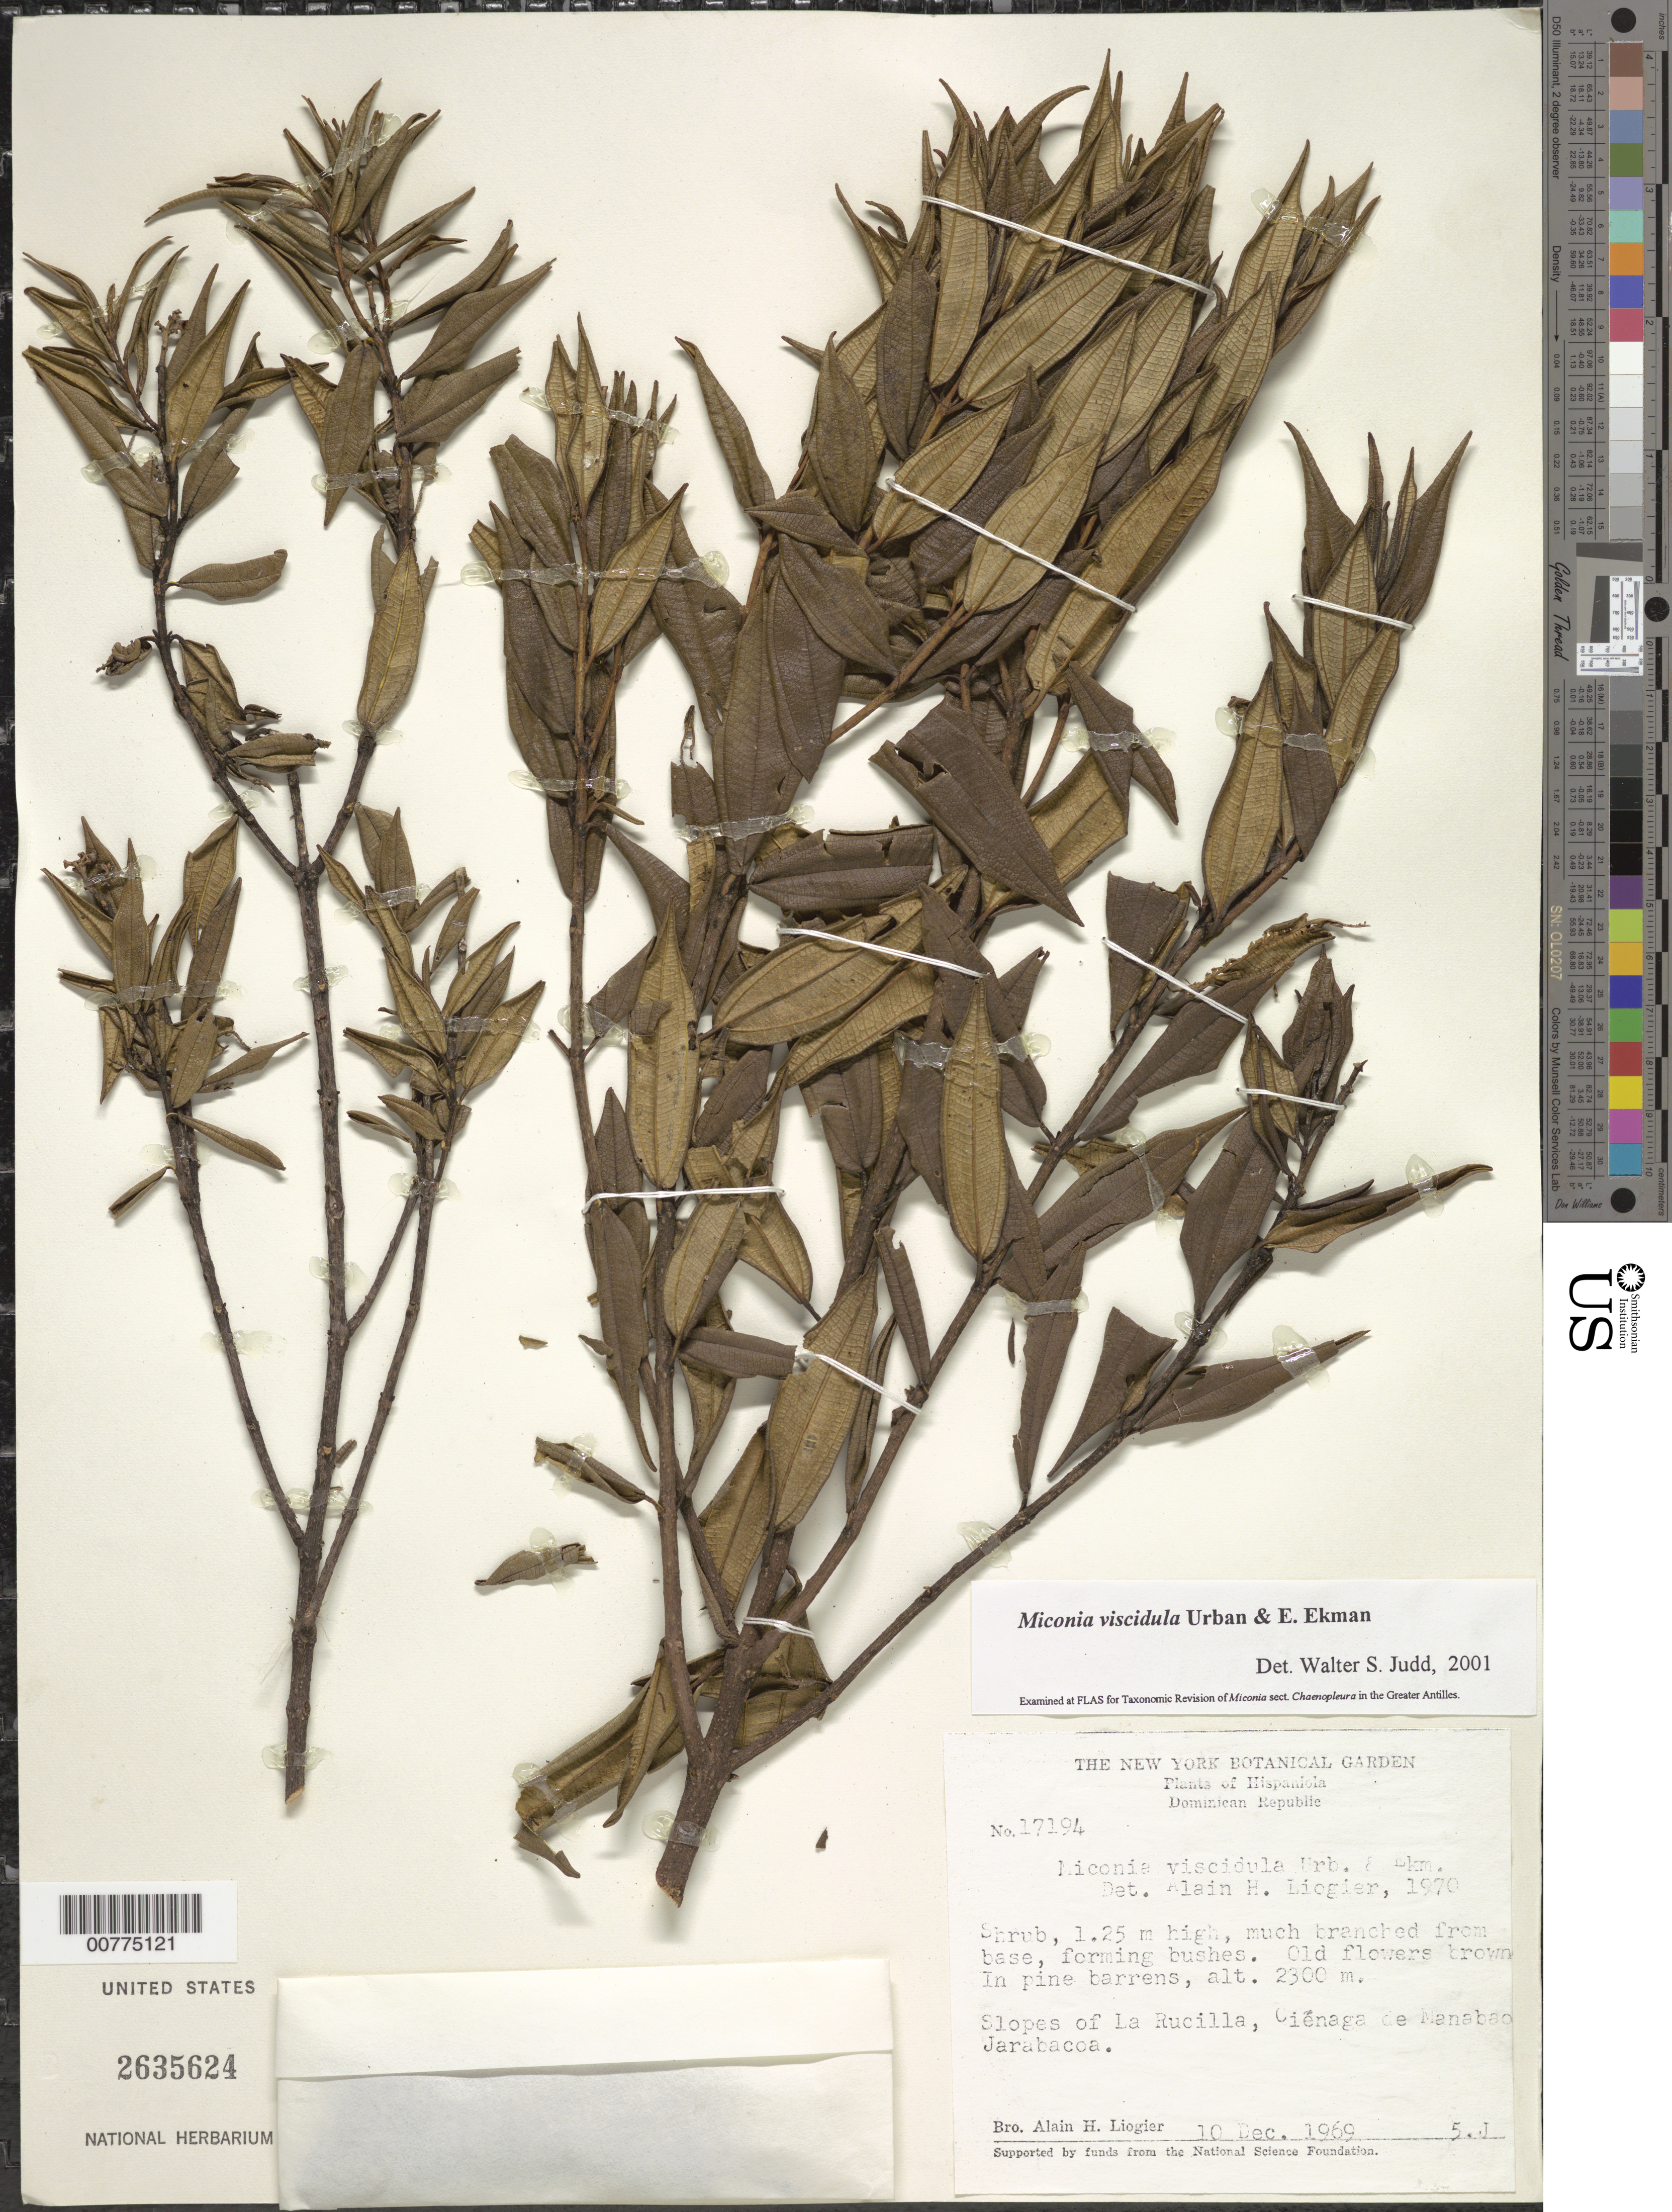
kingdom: Plantae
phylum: Tracheophyta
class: Magnoliopsida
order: Myrtales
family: Melastomataceae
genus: Miconia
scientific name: Miconia viscidula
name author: Urb. & Ekman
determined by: Judd, Walter S.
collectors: A. H. Liogier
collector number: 17194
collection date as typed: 10 Dec 1969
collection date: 1969-12-10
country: Dominican Republic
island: Hispaniola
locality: Jarabacoa, Ciénaga de Manabao, slopes of La Rucilla.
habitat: In pine barrens.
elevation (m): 2300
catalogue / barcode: US 2635624